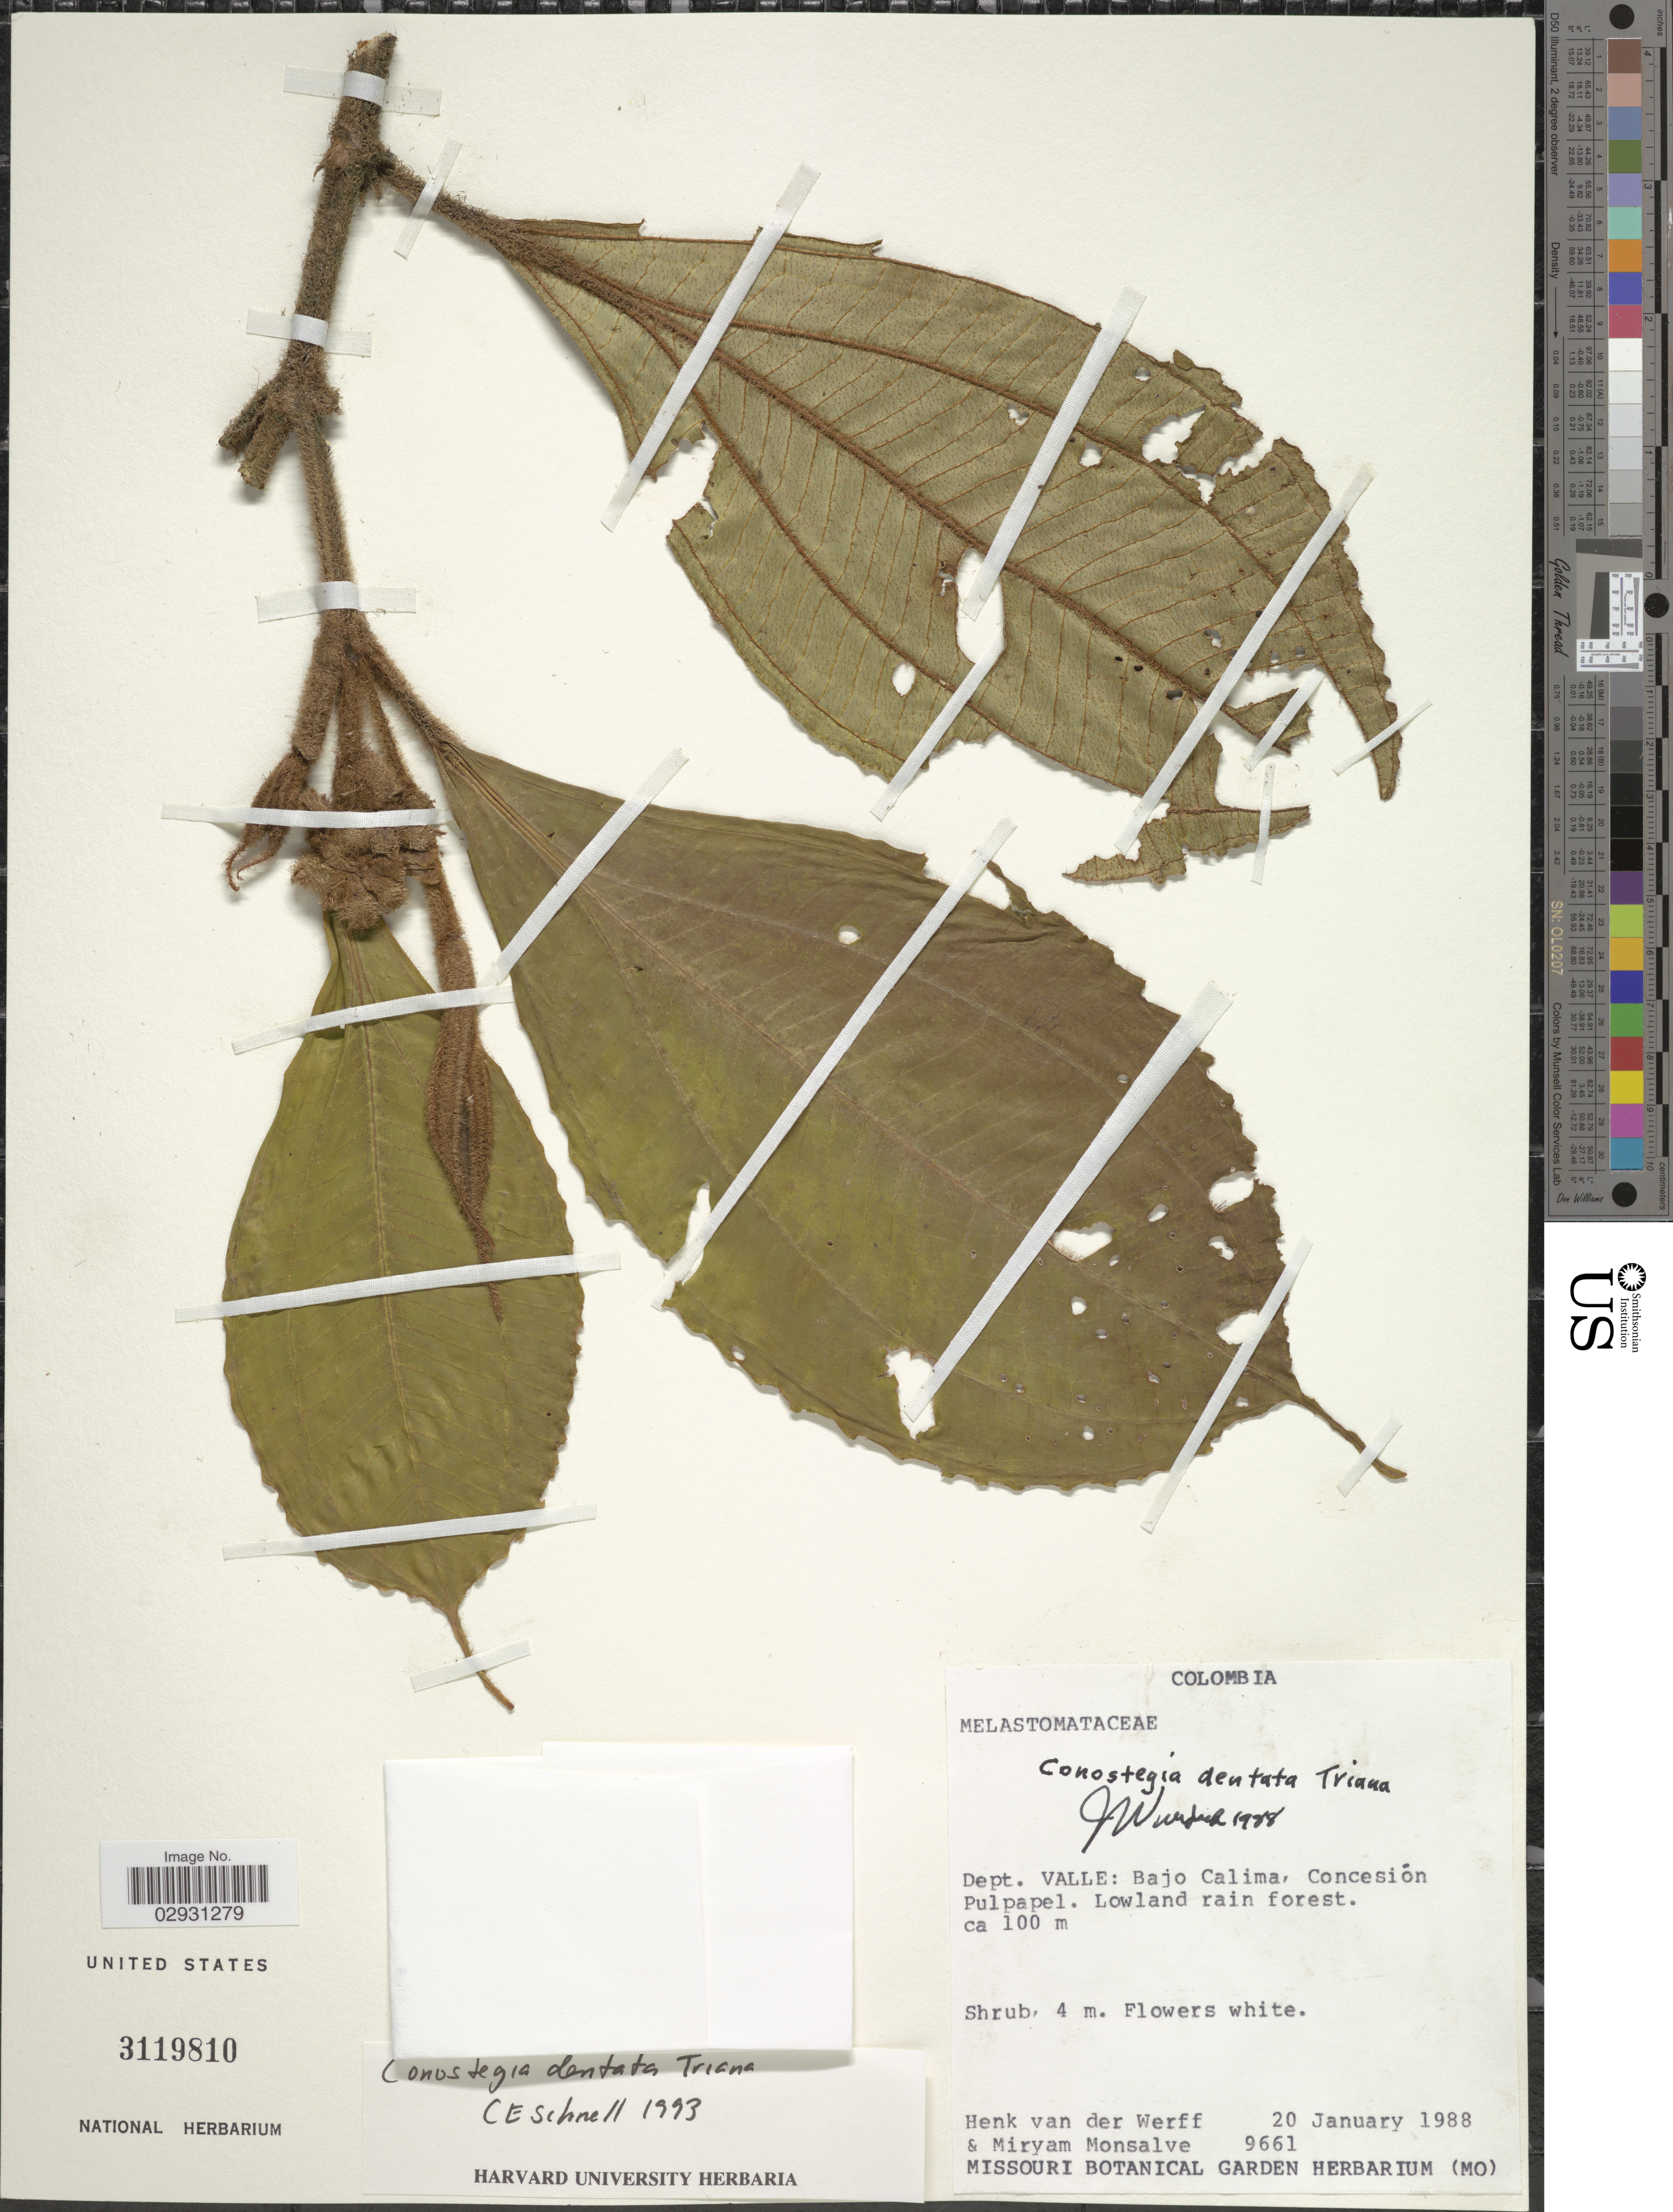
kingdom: Plantae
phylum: Tracheophyta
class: Magnoliopsida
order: Myrtales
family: Melastomataceae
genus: Conostegia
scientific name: Conostegia dentata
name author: Triana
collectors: H. van der Werff & M. Monsalve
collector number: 9661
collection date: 1988-01-20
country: Colombia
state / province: Valle del Cauca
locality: Dept. Valle: Bajo Calima, Concesión Pulpapel.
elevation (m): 100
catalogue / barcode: US 3119810